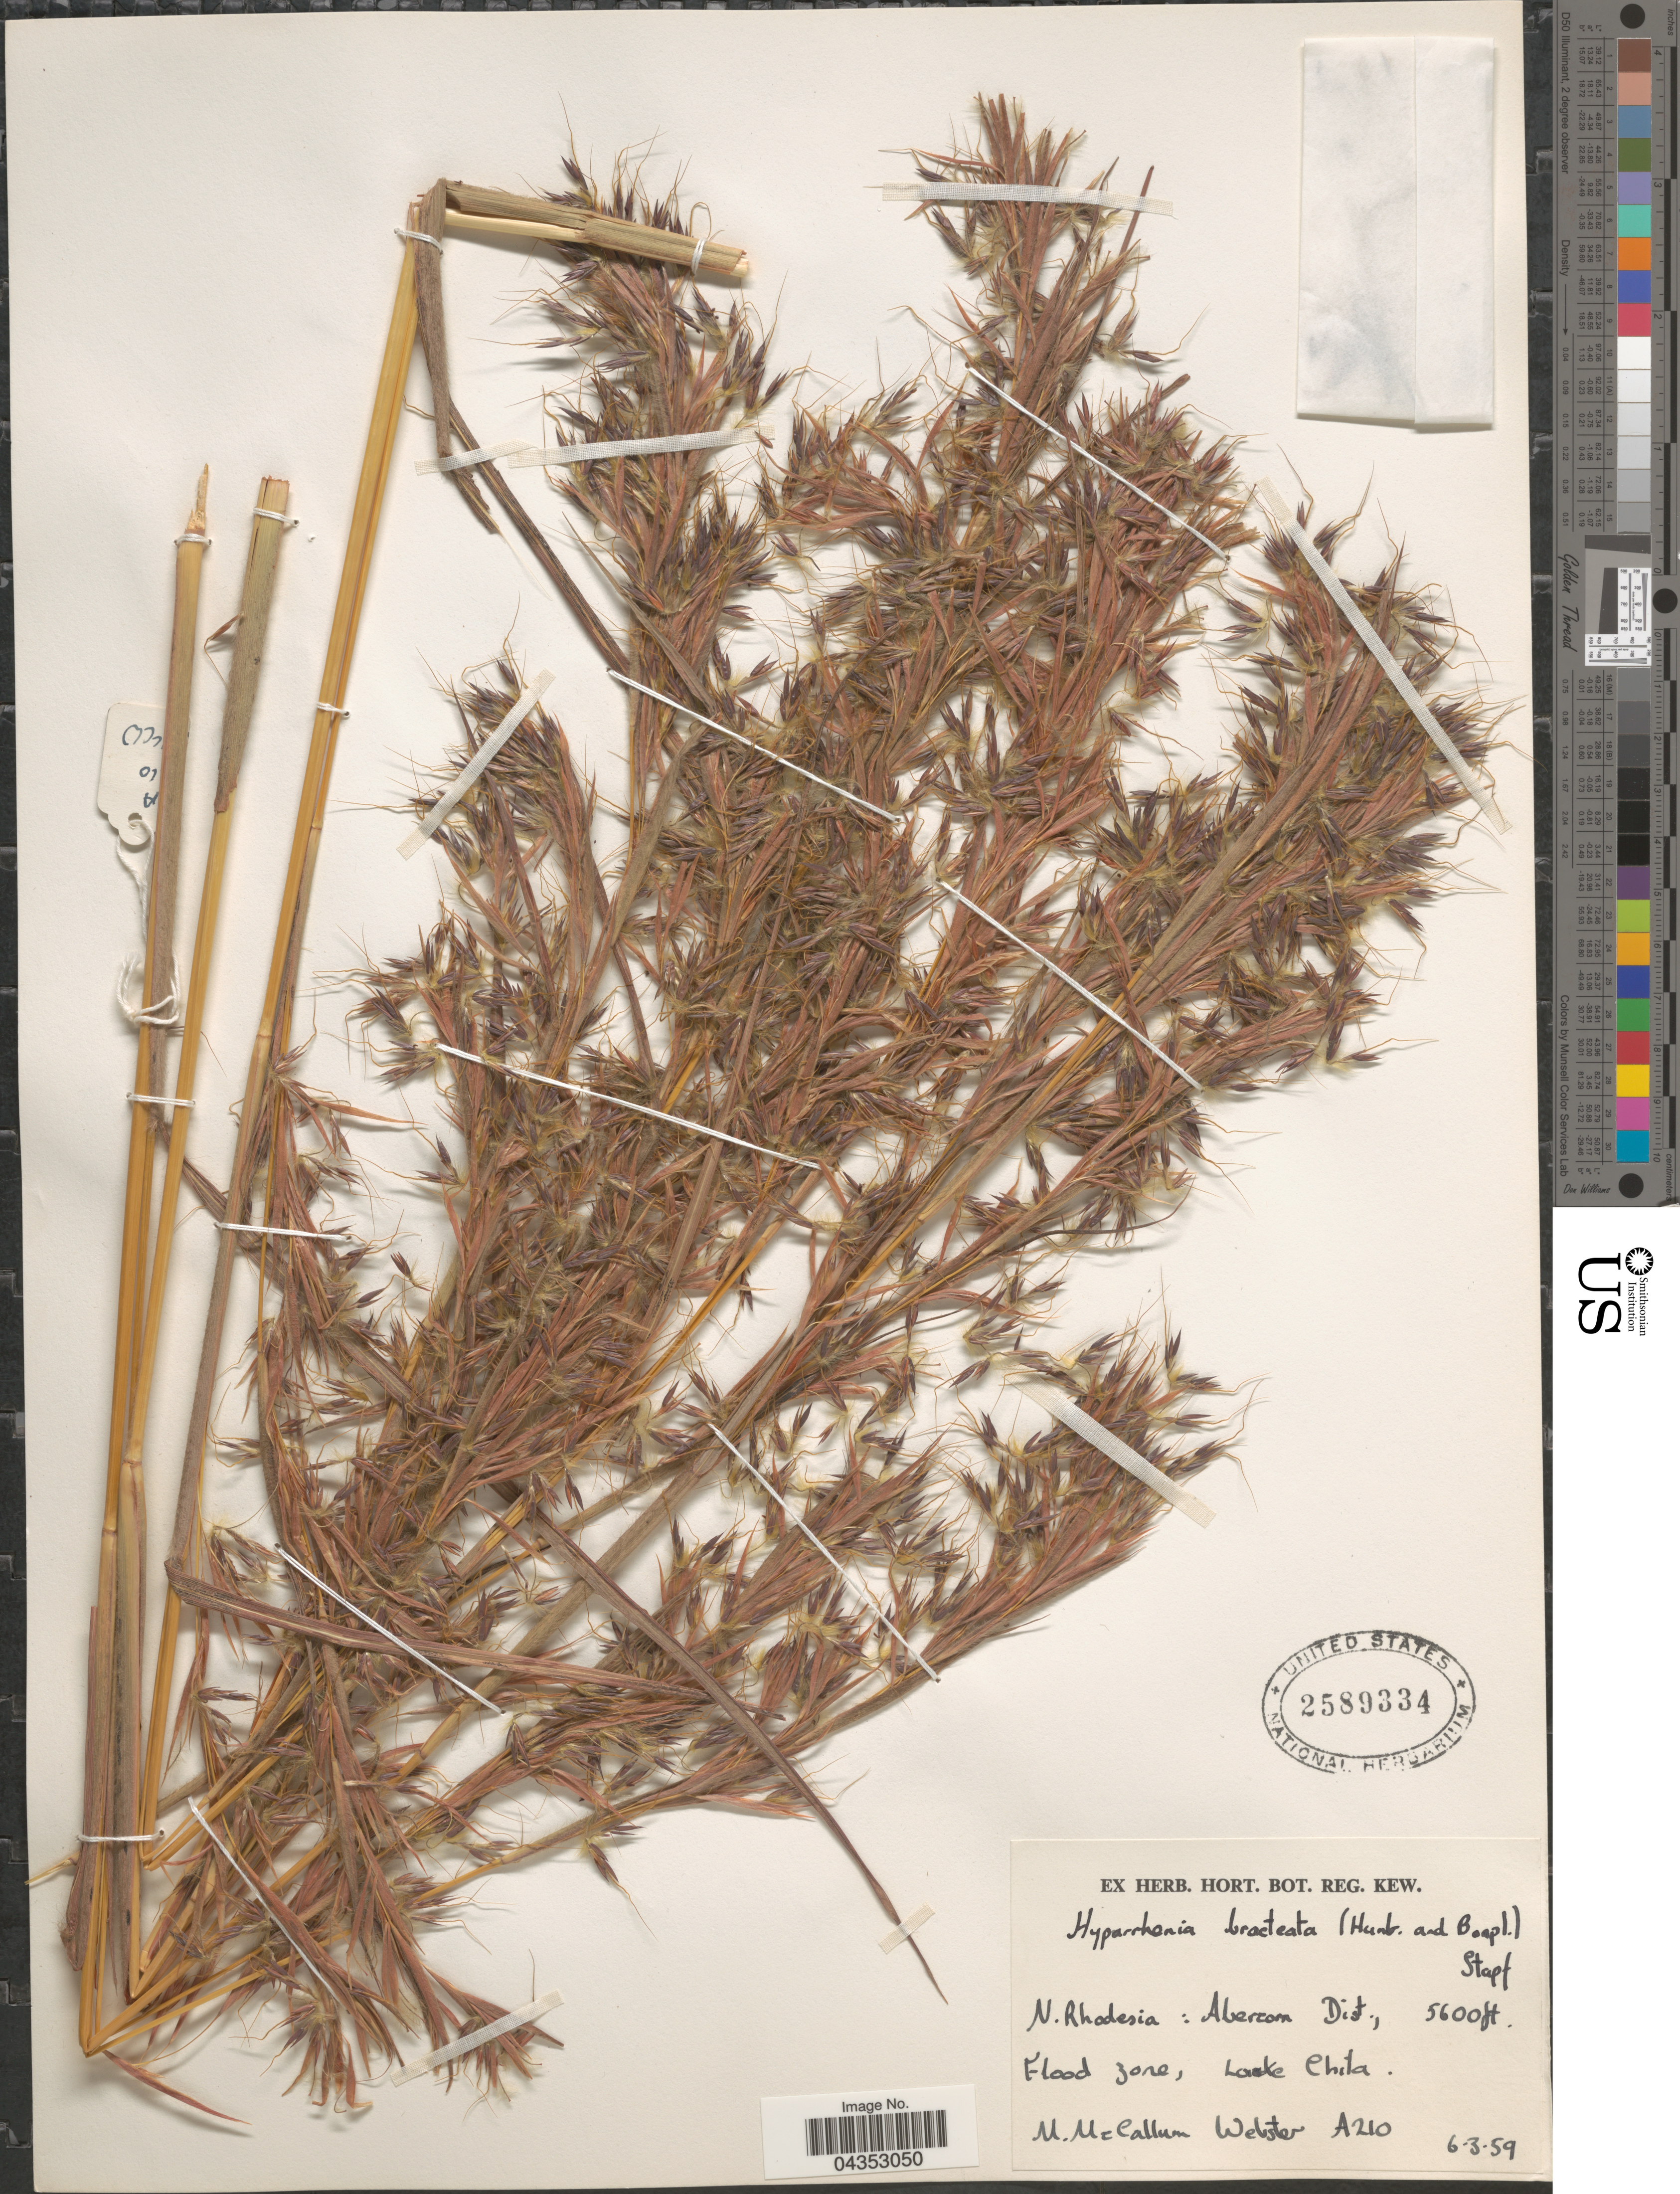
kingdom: Plantae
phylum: Tracheophyta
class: Liliopsida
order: Poales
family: Poaceae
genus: Hyparrhenia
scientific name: Hyparrhenia bracteata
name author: (Humb. & Bonpl.) Stapf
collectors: M. Webster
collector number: A210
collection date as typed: Transcribed d/m/y: 6/3/59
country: Zambia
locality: N. Rhodesia: Abercorn Dist. Flood zone, Lake Chila.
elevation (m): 1707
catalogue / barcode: US 2589334